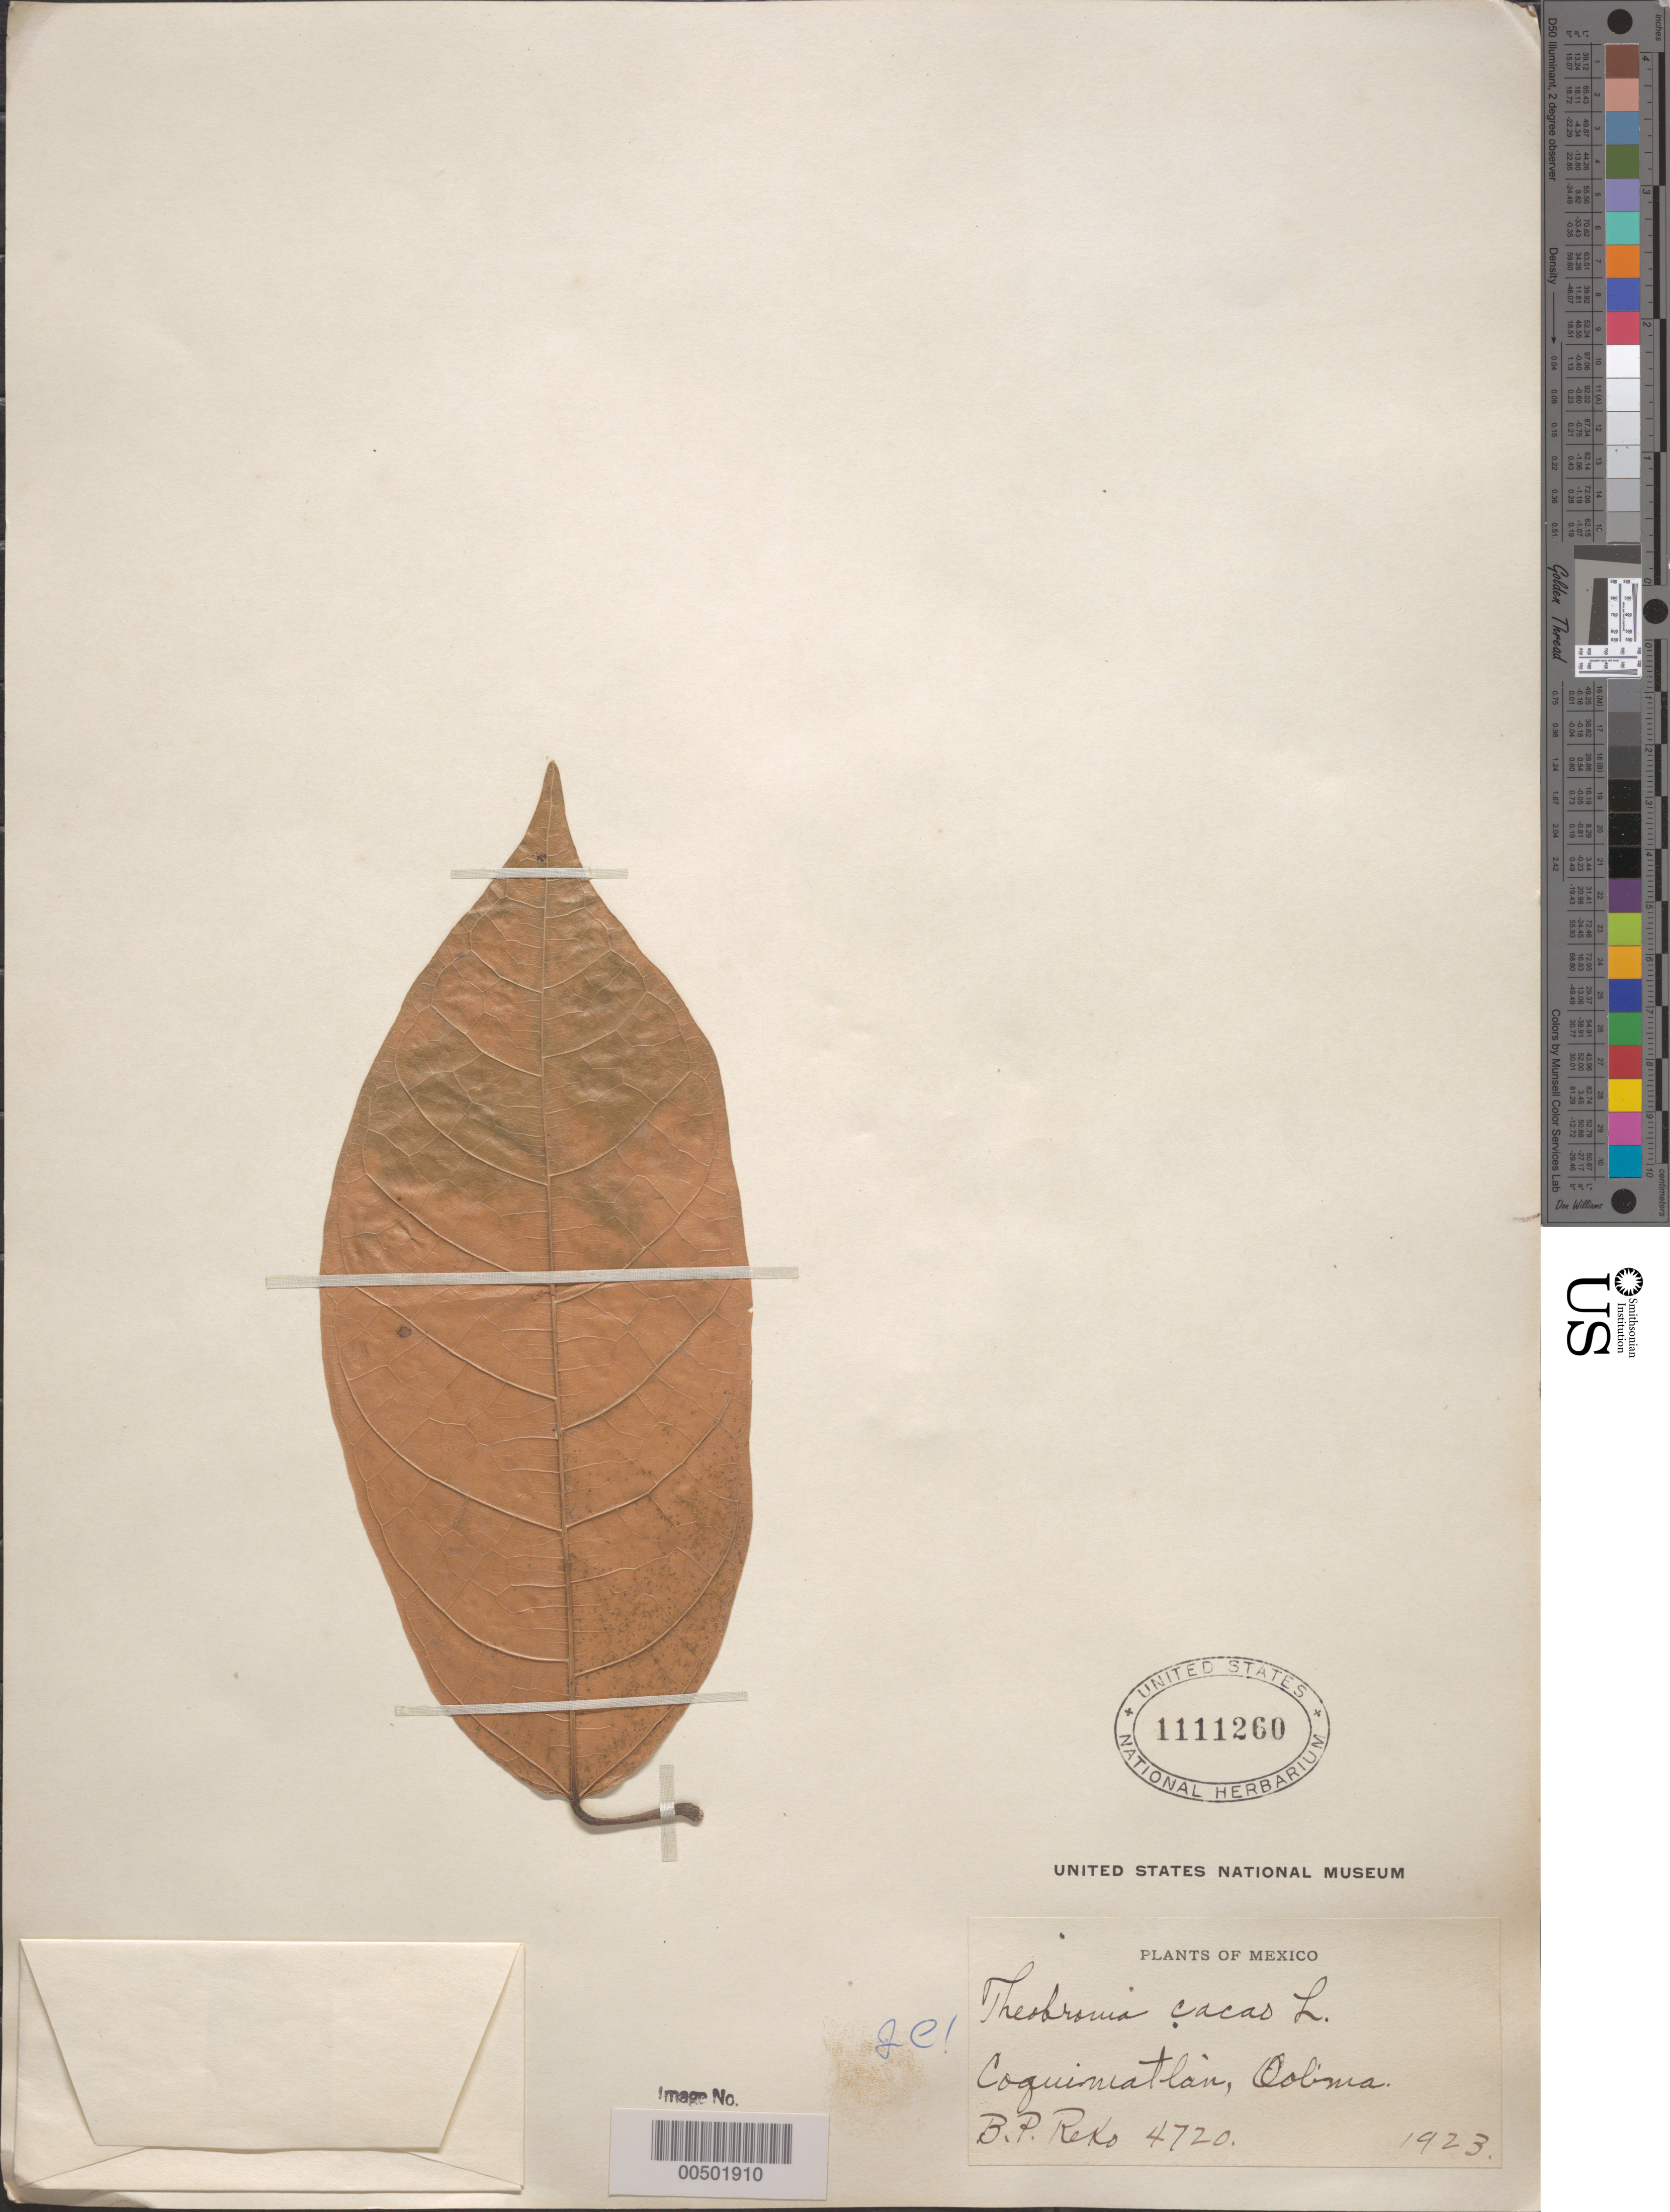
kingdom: Plantae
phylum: Tracheophyta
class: Magnoliopsida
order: Malvales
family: Malvaceae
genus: Theobroma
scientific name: Theobroma cacao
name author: L.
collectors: B. P. Reko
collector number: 4720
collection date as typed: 1923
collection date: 1923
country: Mexico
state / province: Colima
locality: Coquimatlan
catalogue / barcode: US 1111260